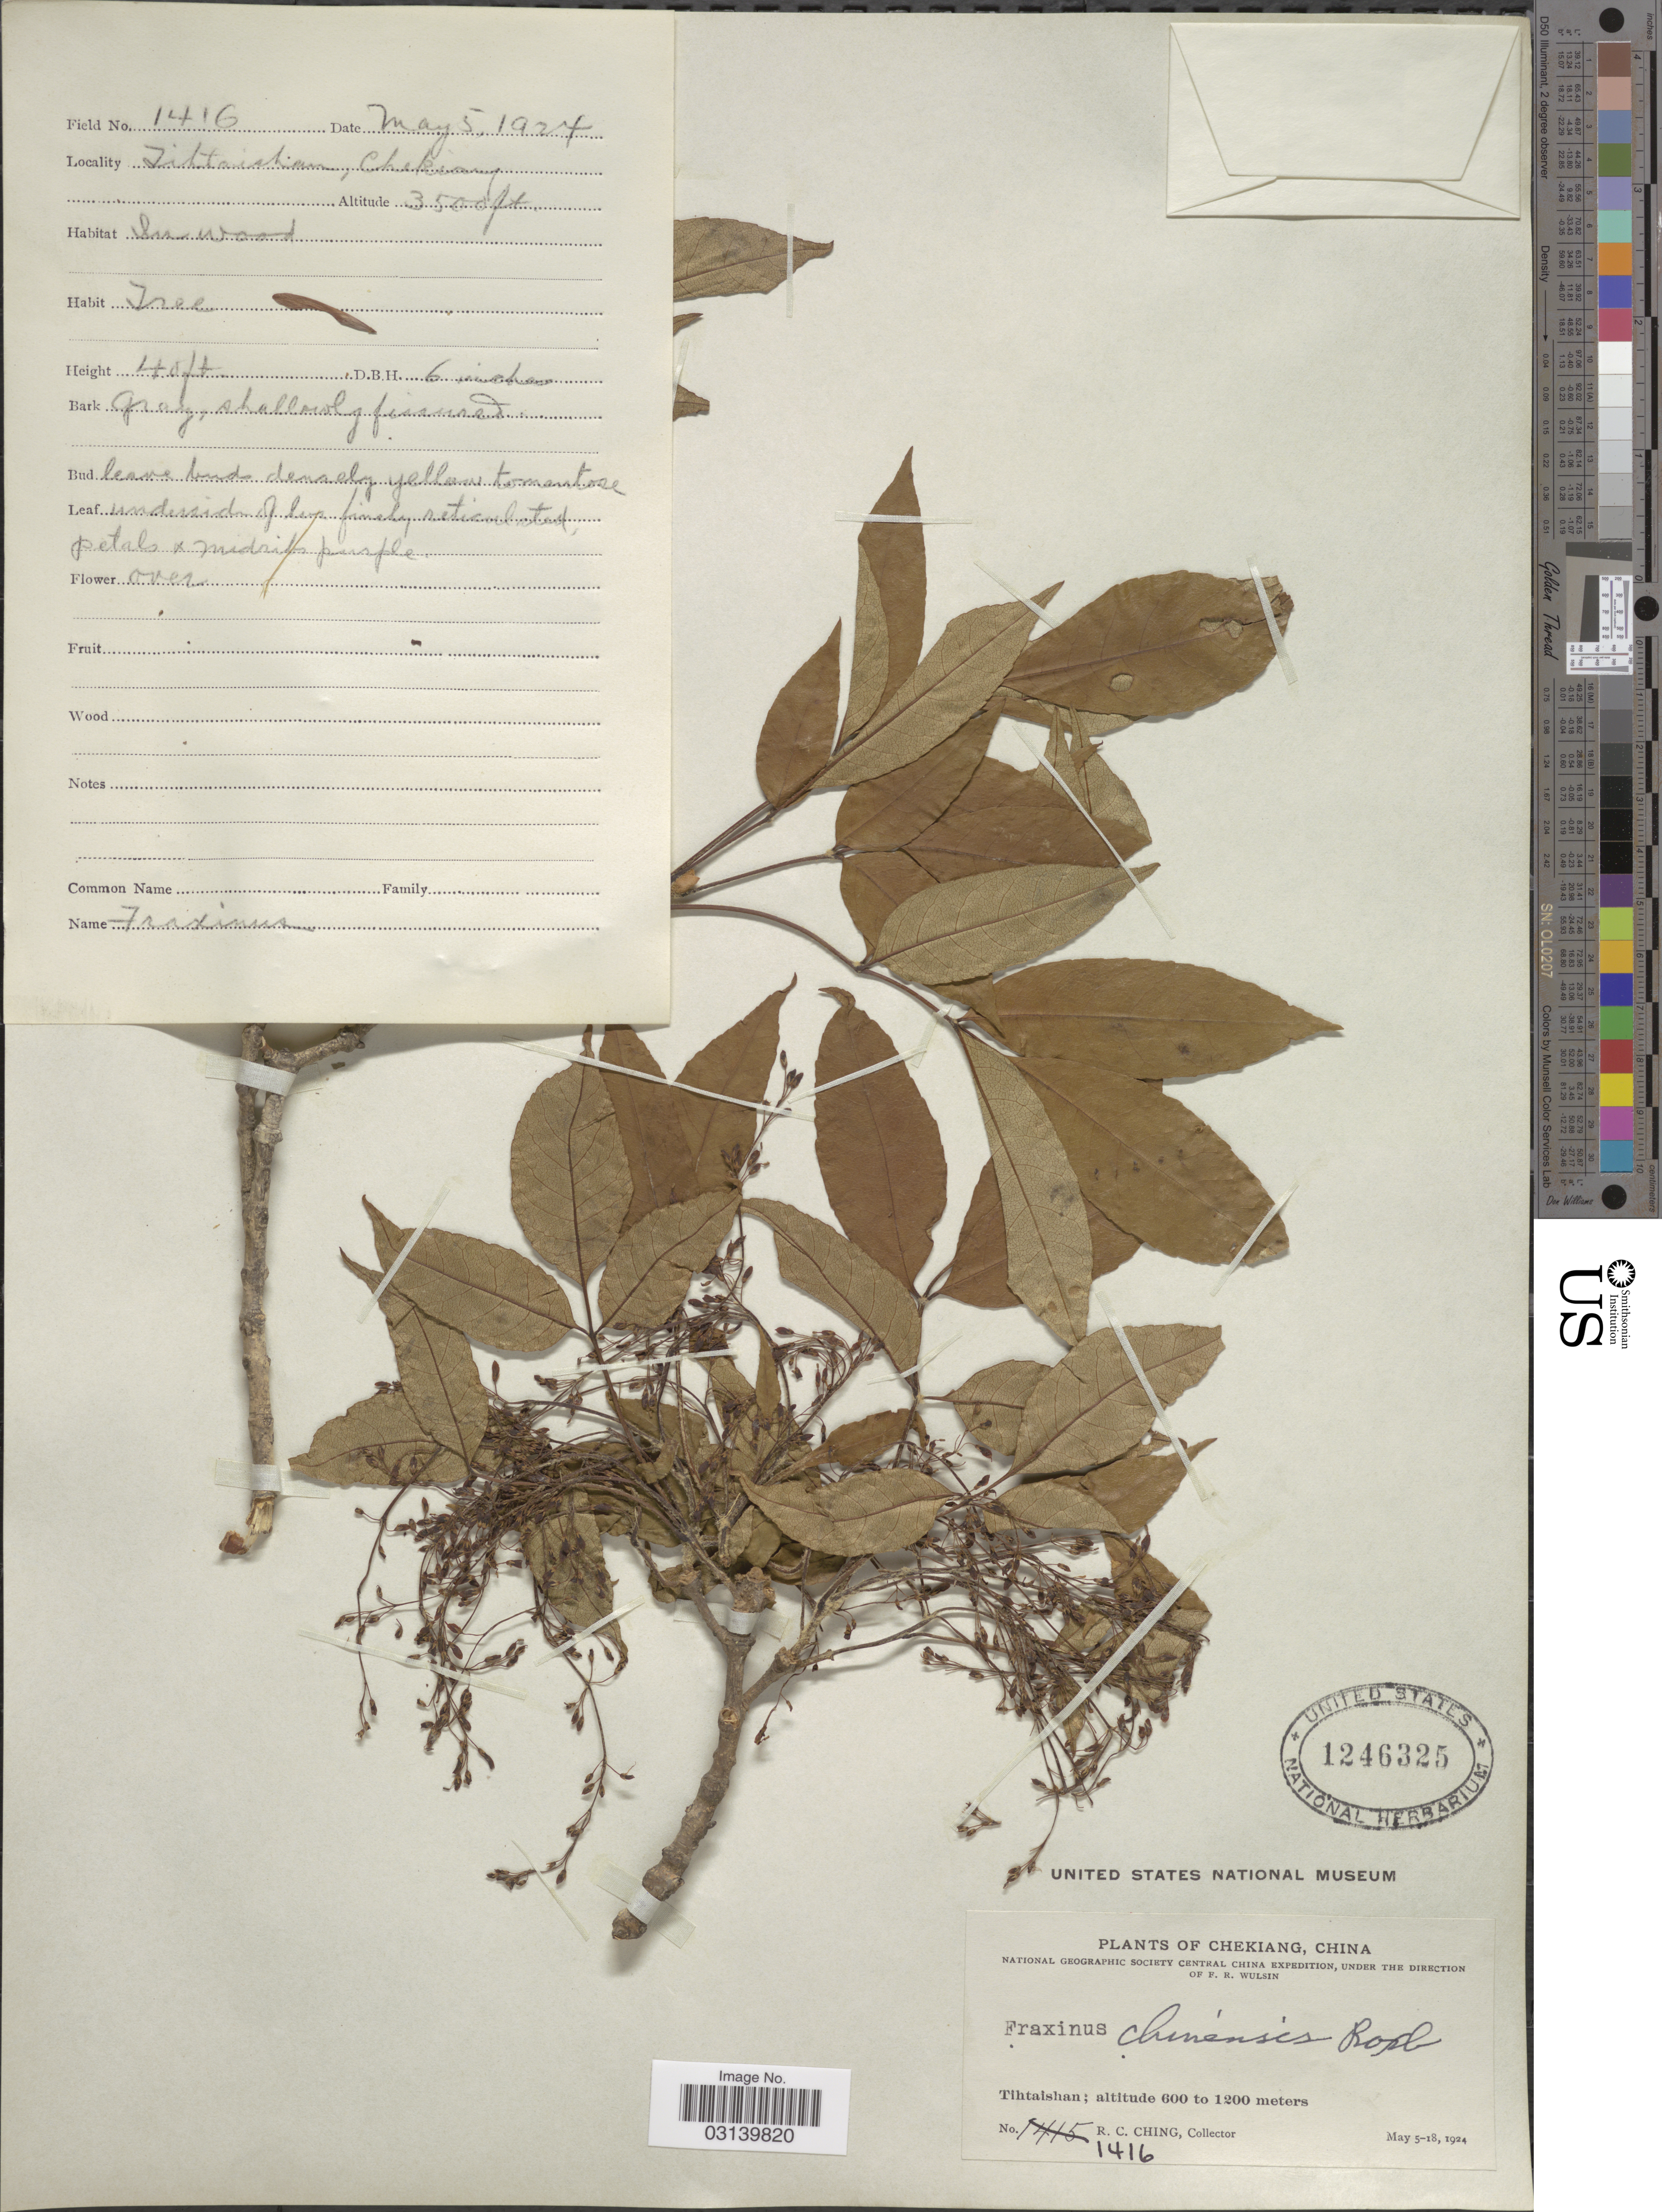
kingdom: Plantae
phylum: Tracheophyta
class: Magnoliopsida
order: Lamiales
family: Oleaceae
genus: Fraxinus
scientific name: Fraxinus chinensis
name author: Roxb.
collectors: R. C. Ching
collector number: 1416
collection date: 1924-05-05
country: China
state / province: Zhejiang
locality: Chekiang. Tihtaishan.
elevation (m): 1067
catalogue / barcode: US 1246325